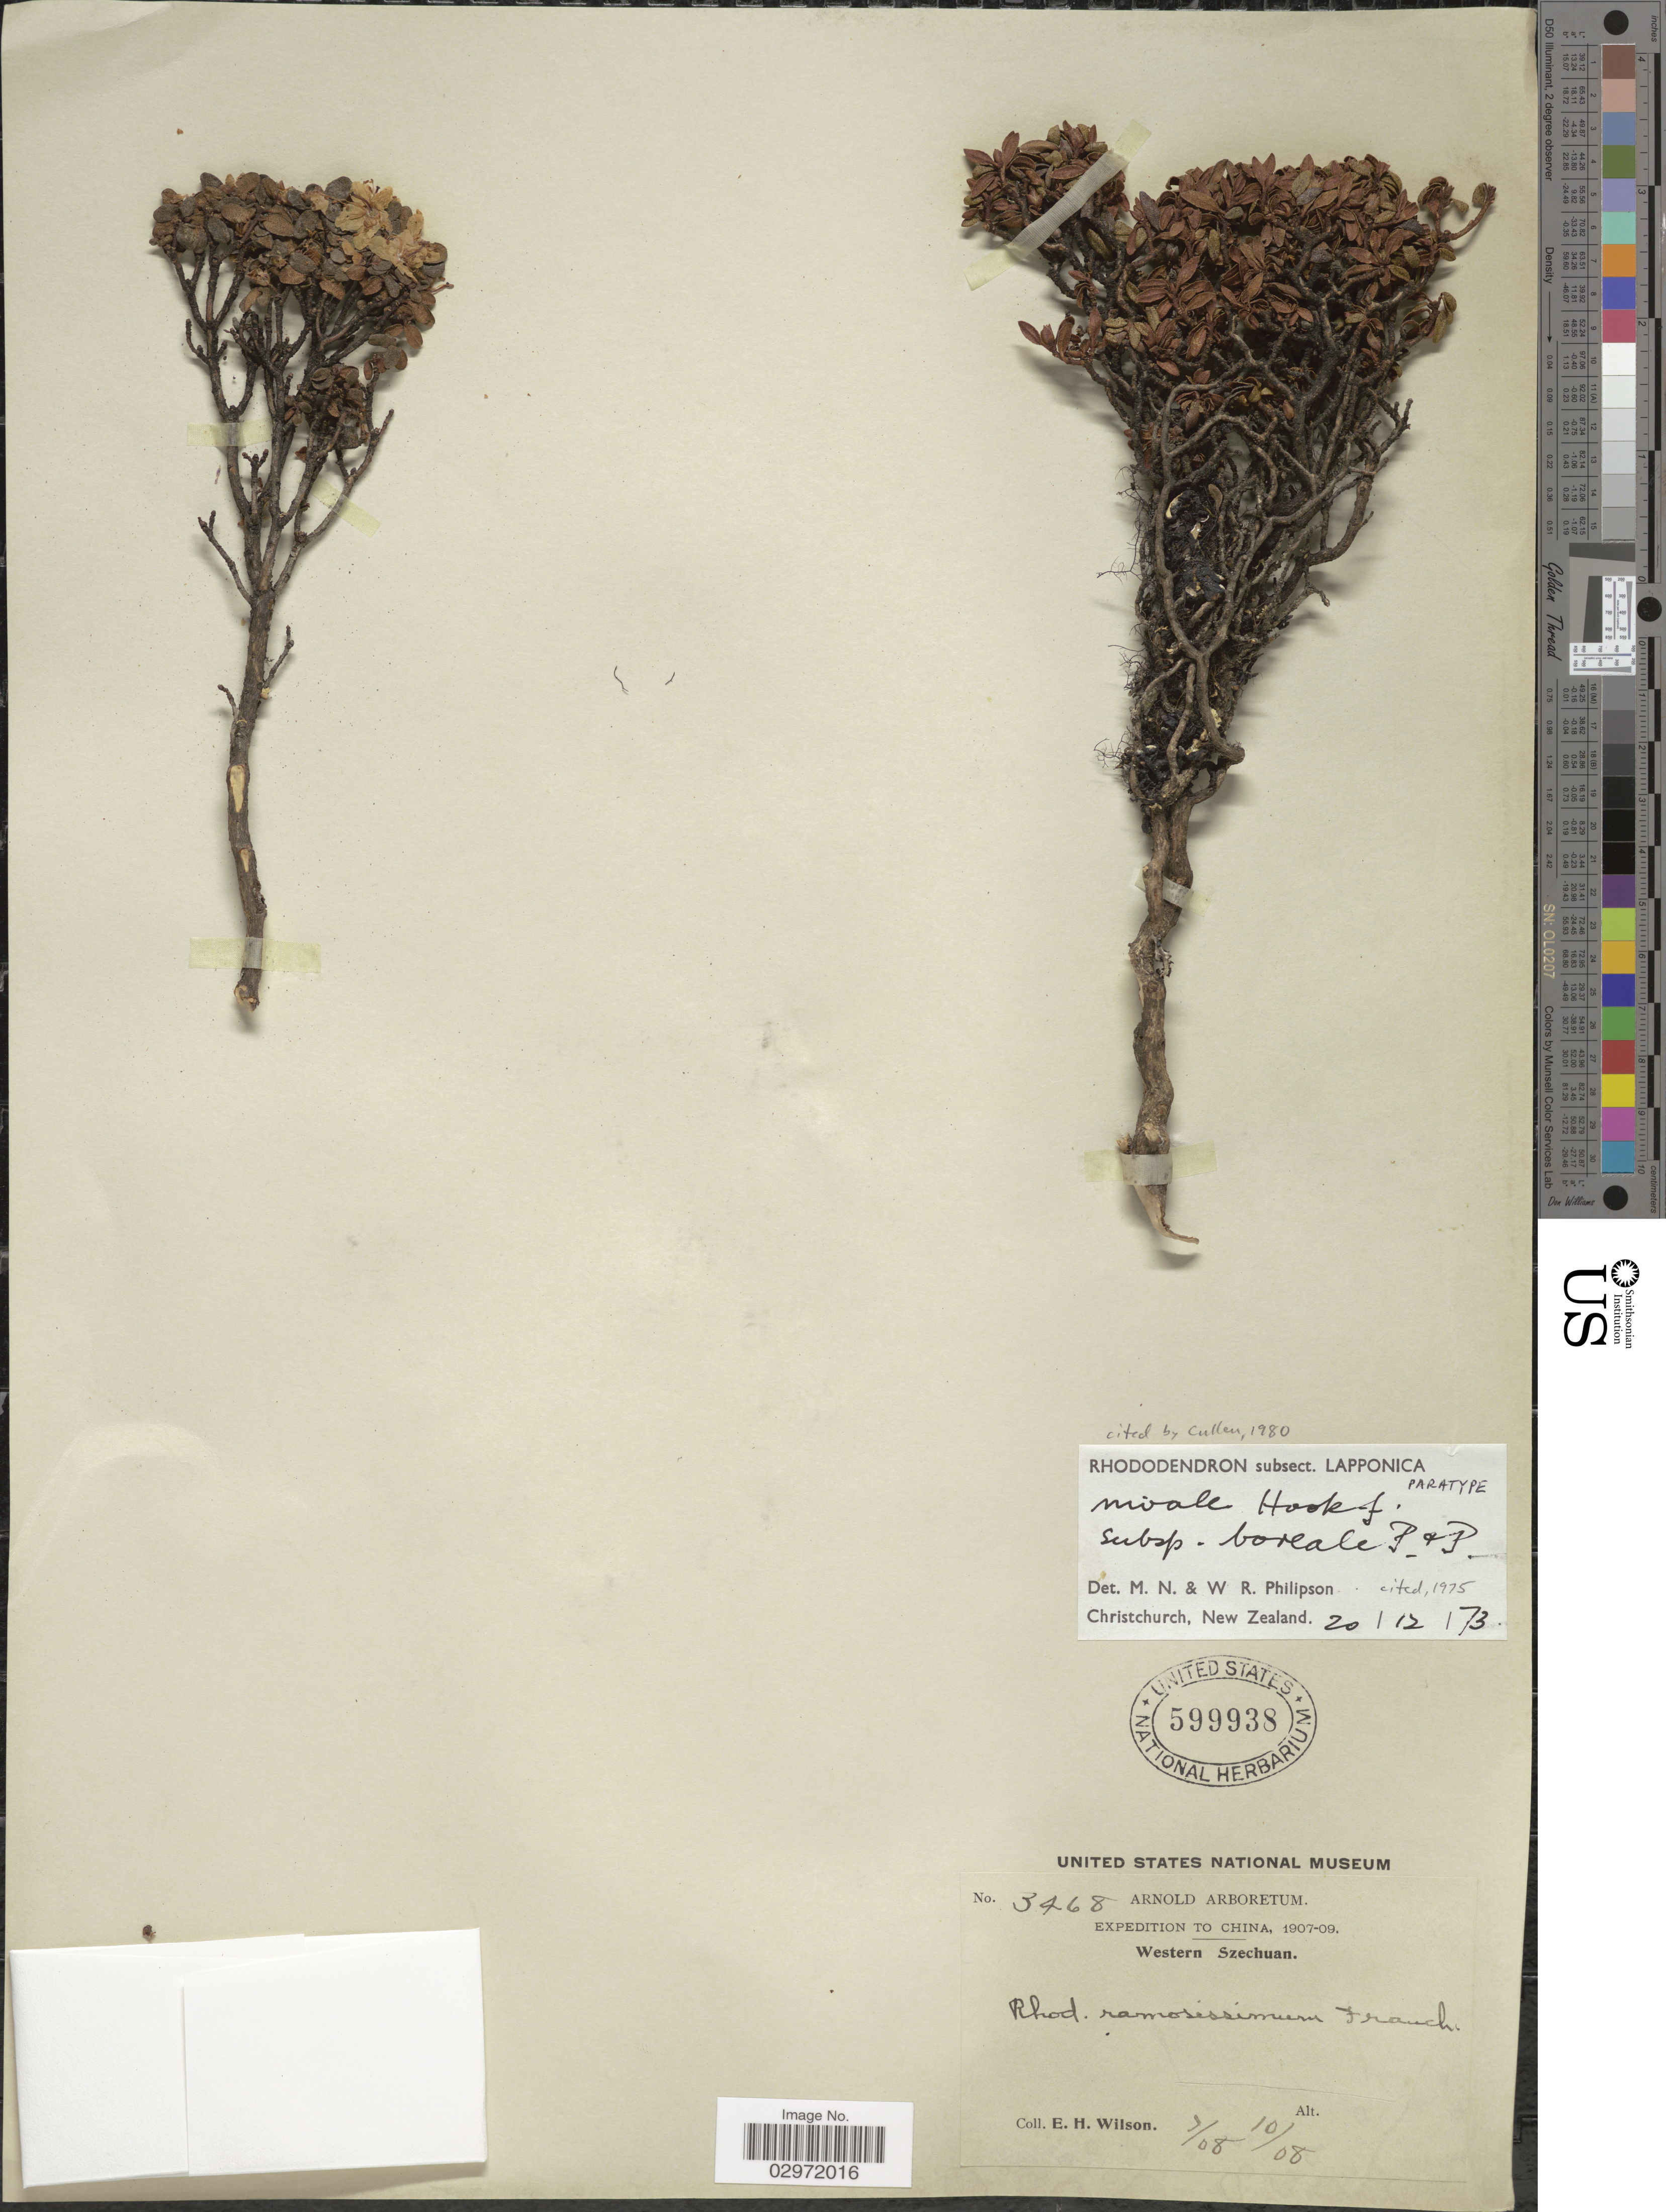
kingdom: Plantae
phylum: Tracheophyta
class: Magnoliopsida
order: Ericales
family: Ericaceae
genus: Rhododendron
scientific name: Rhododendron nivale subsp. boreale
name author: Philipson & M. N. Philipson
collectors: E. Wilson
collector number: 3468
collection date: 1908-07/1908-10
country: China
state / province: Sichuan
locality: Western Szechuan.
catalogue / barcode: US 599938